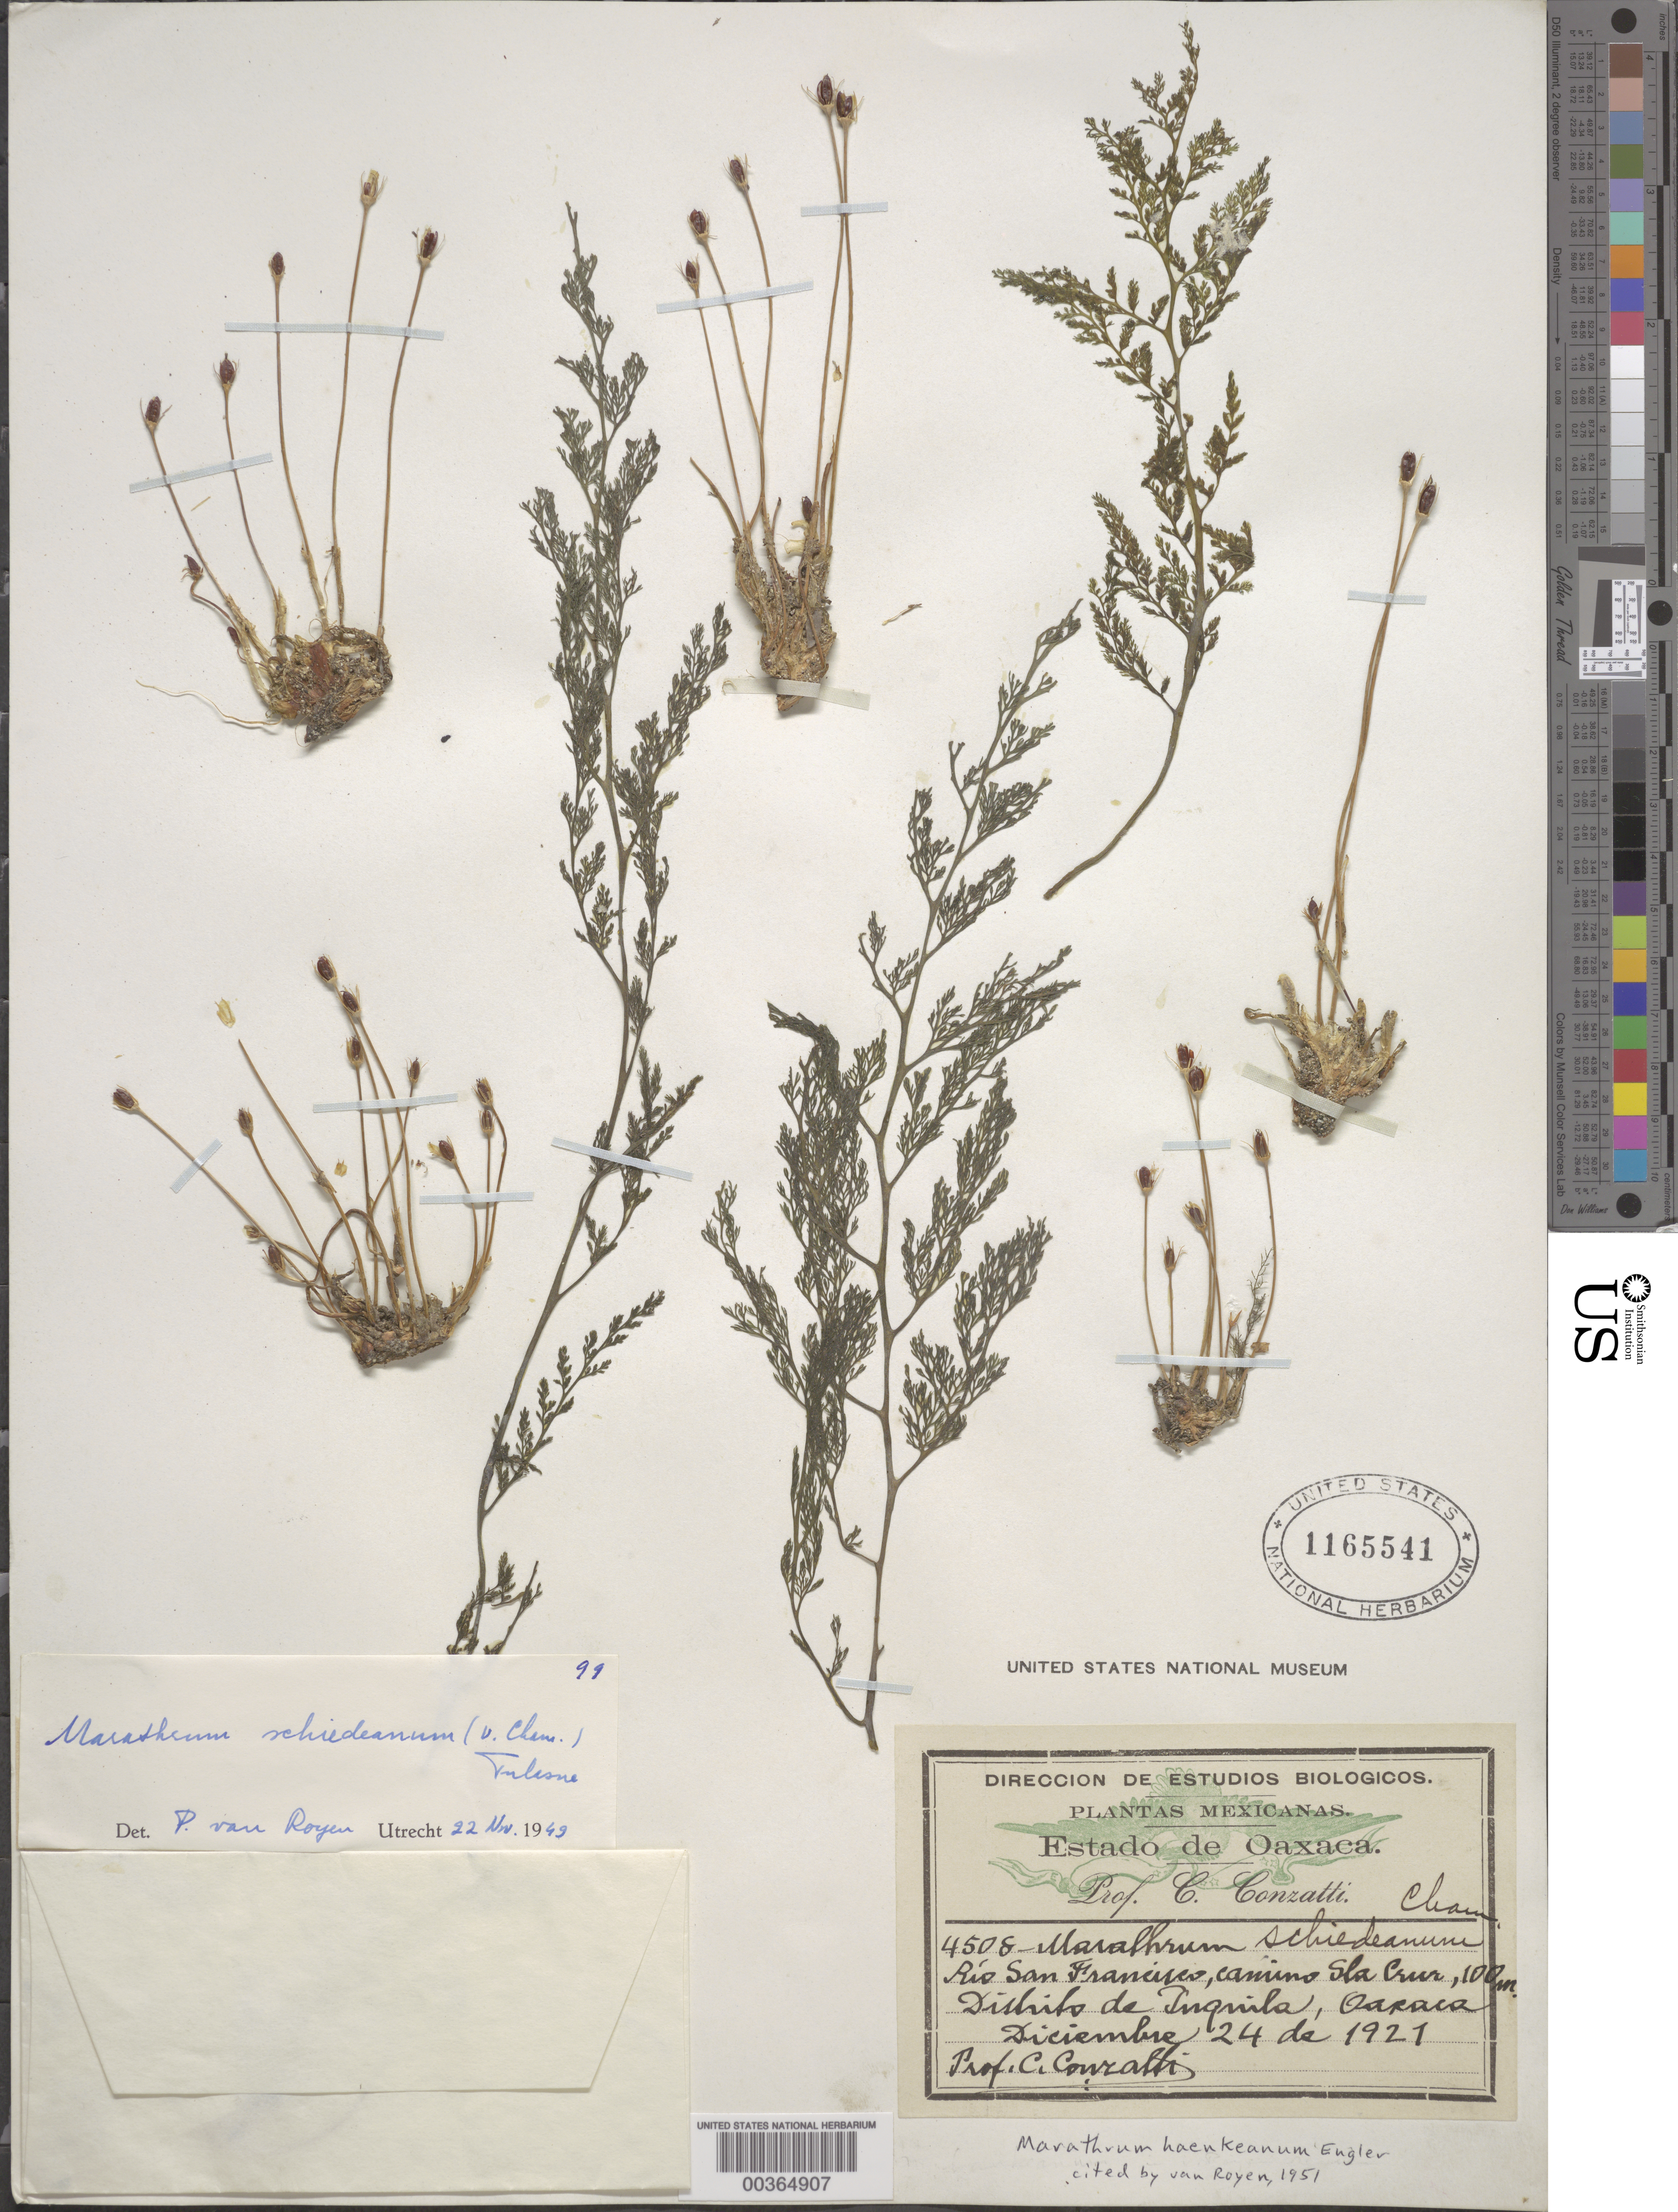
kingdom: Plantae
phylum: Tracheophyta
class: Magnoliopsida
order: Malpighiales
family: Podostemaceae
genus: Marathrum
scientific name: Marathrum haenkeanum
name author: Engl.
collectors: C. Conzatti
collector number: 4508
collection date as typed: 24 Dec 1927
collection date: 1927-12-24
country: Mexico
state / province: Oaxaca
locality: Inquila dist., rio san francisco, camino sta. cruz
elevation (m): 100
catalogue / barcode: US 1165541